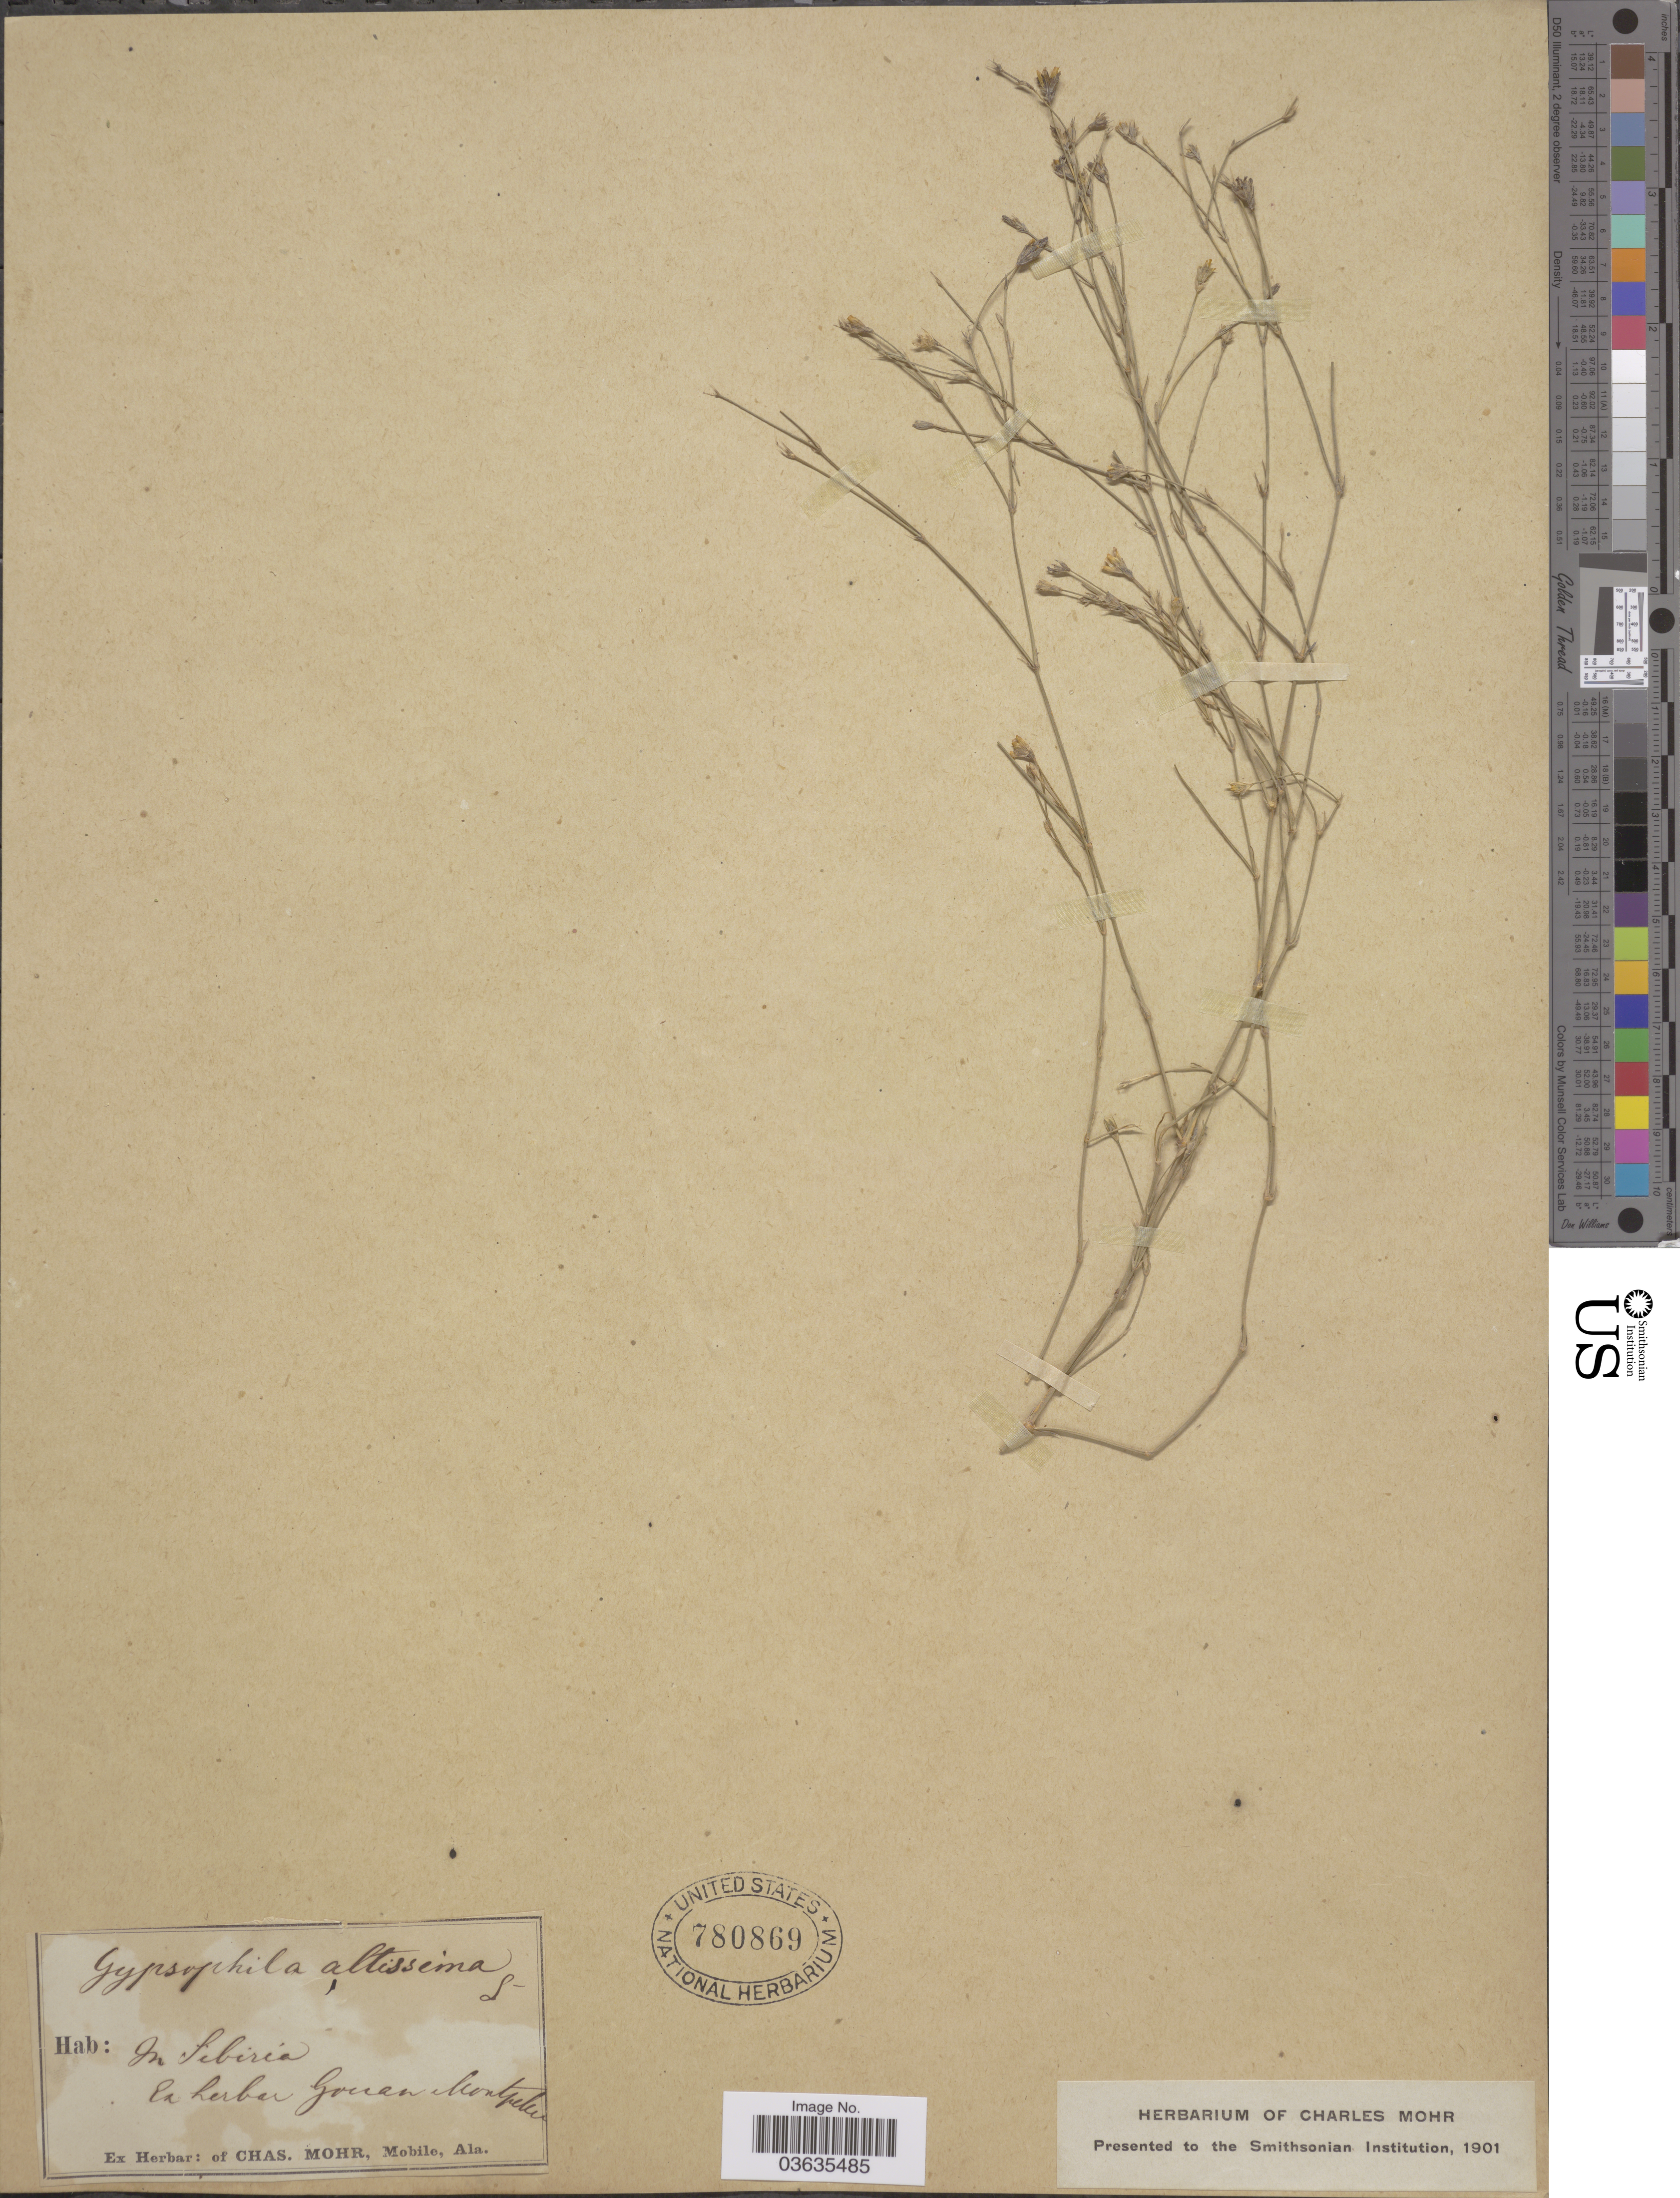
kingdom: Plantae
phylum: Tracheophyta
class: Magnoliopsida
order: Caryophyllales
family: Caryophyllaceae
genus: Gypsophila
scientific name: Gypsophila altissima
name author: L.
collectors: ex herb. Gouan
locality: In Sibiria.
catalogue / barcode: US 780869